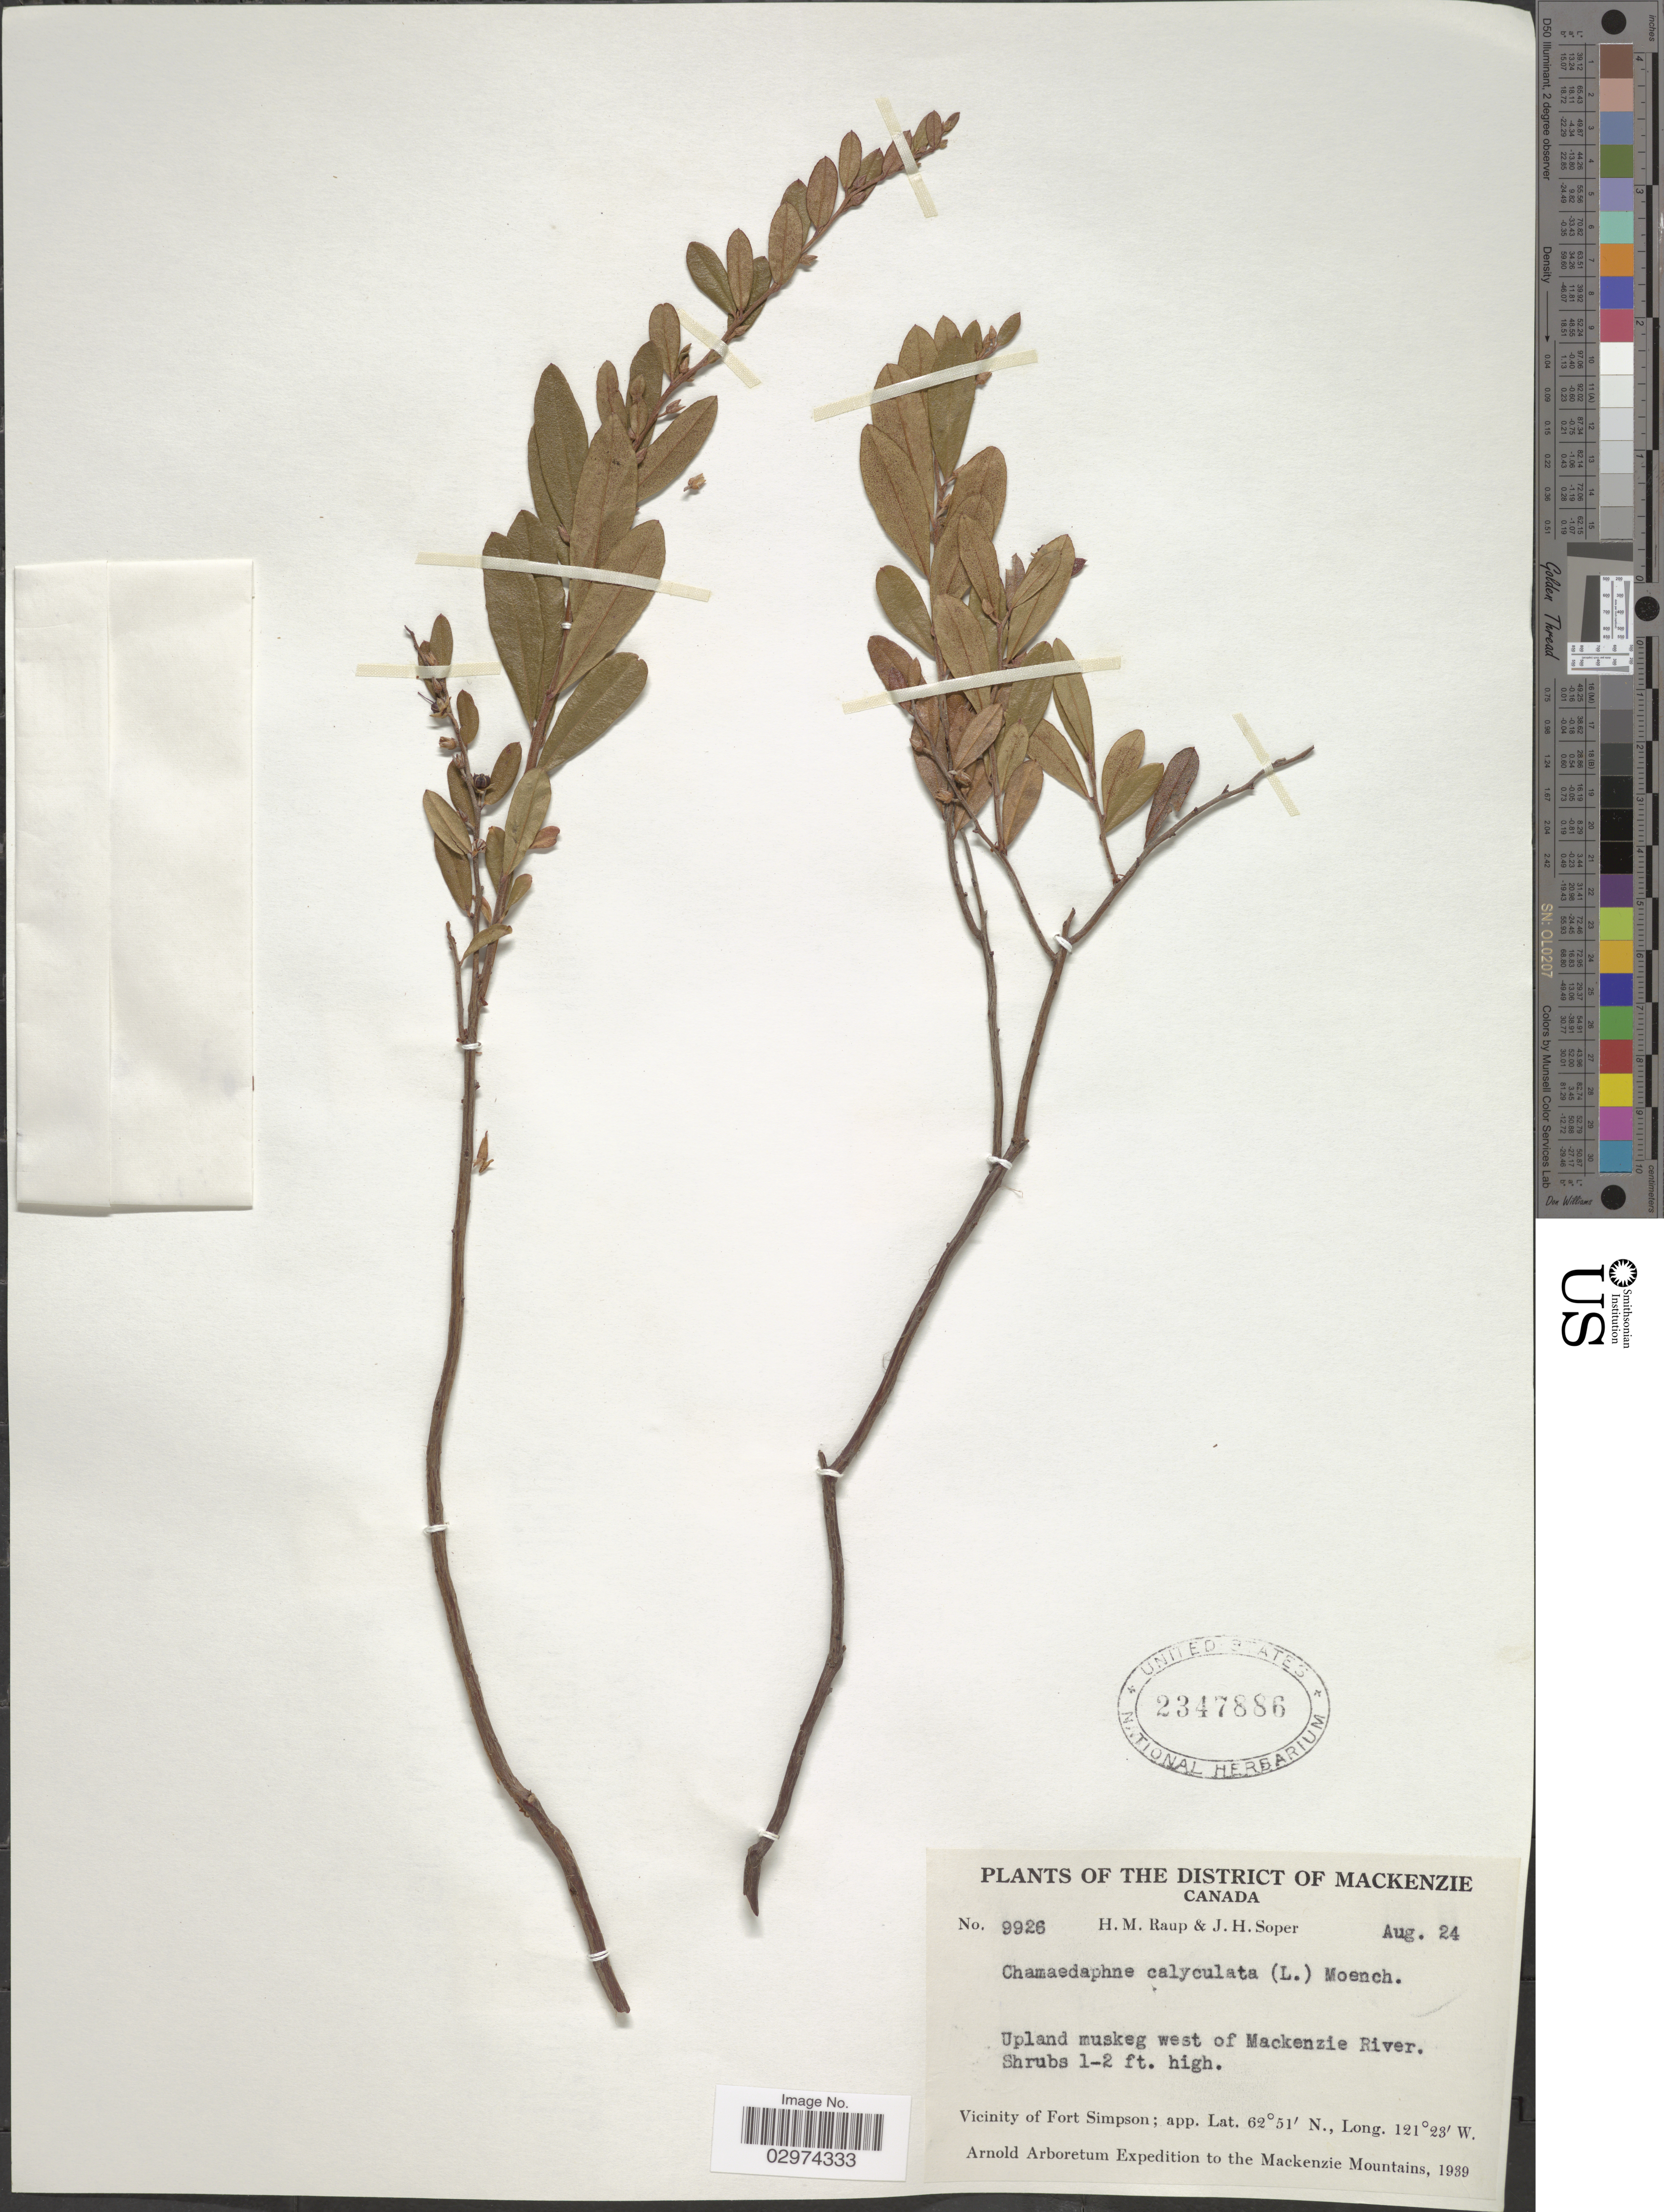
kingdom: Plantae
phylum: Tracheophyta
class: Magnoliopsida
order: Ericales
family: Ericaceae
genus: Chamaedaphne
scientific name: Chamaedaphne calyculata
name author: (L.) Moench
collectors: H. Raup & J. H. Soper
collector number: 9926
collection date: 1939-08-24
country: Canada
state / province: British Columbia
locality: District of Mackenzie. Upland muskeg west of Mackenzie River. Vicinity of Fort Simpson.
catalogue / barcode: US 2347886